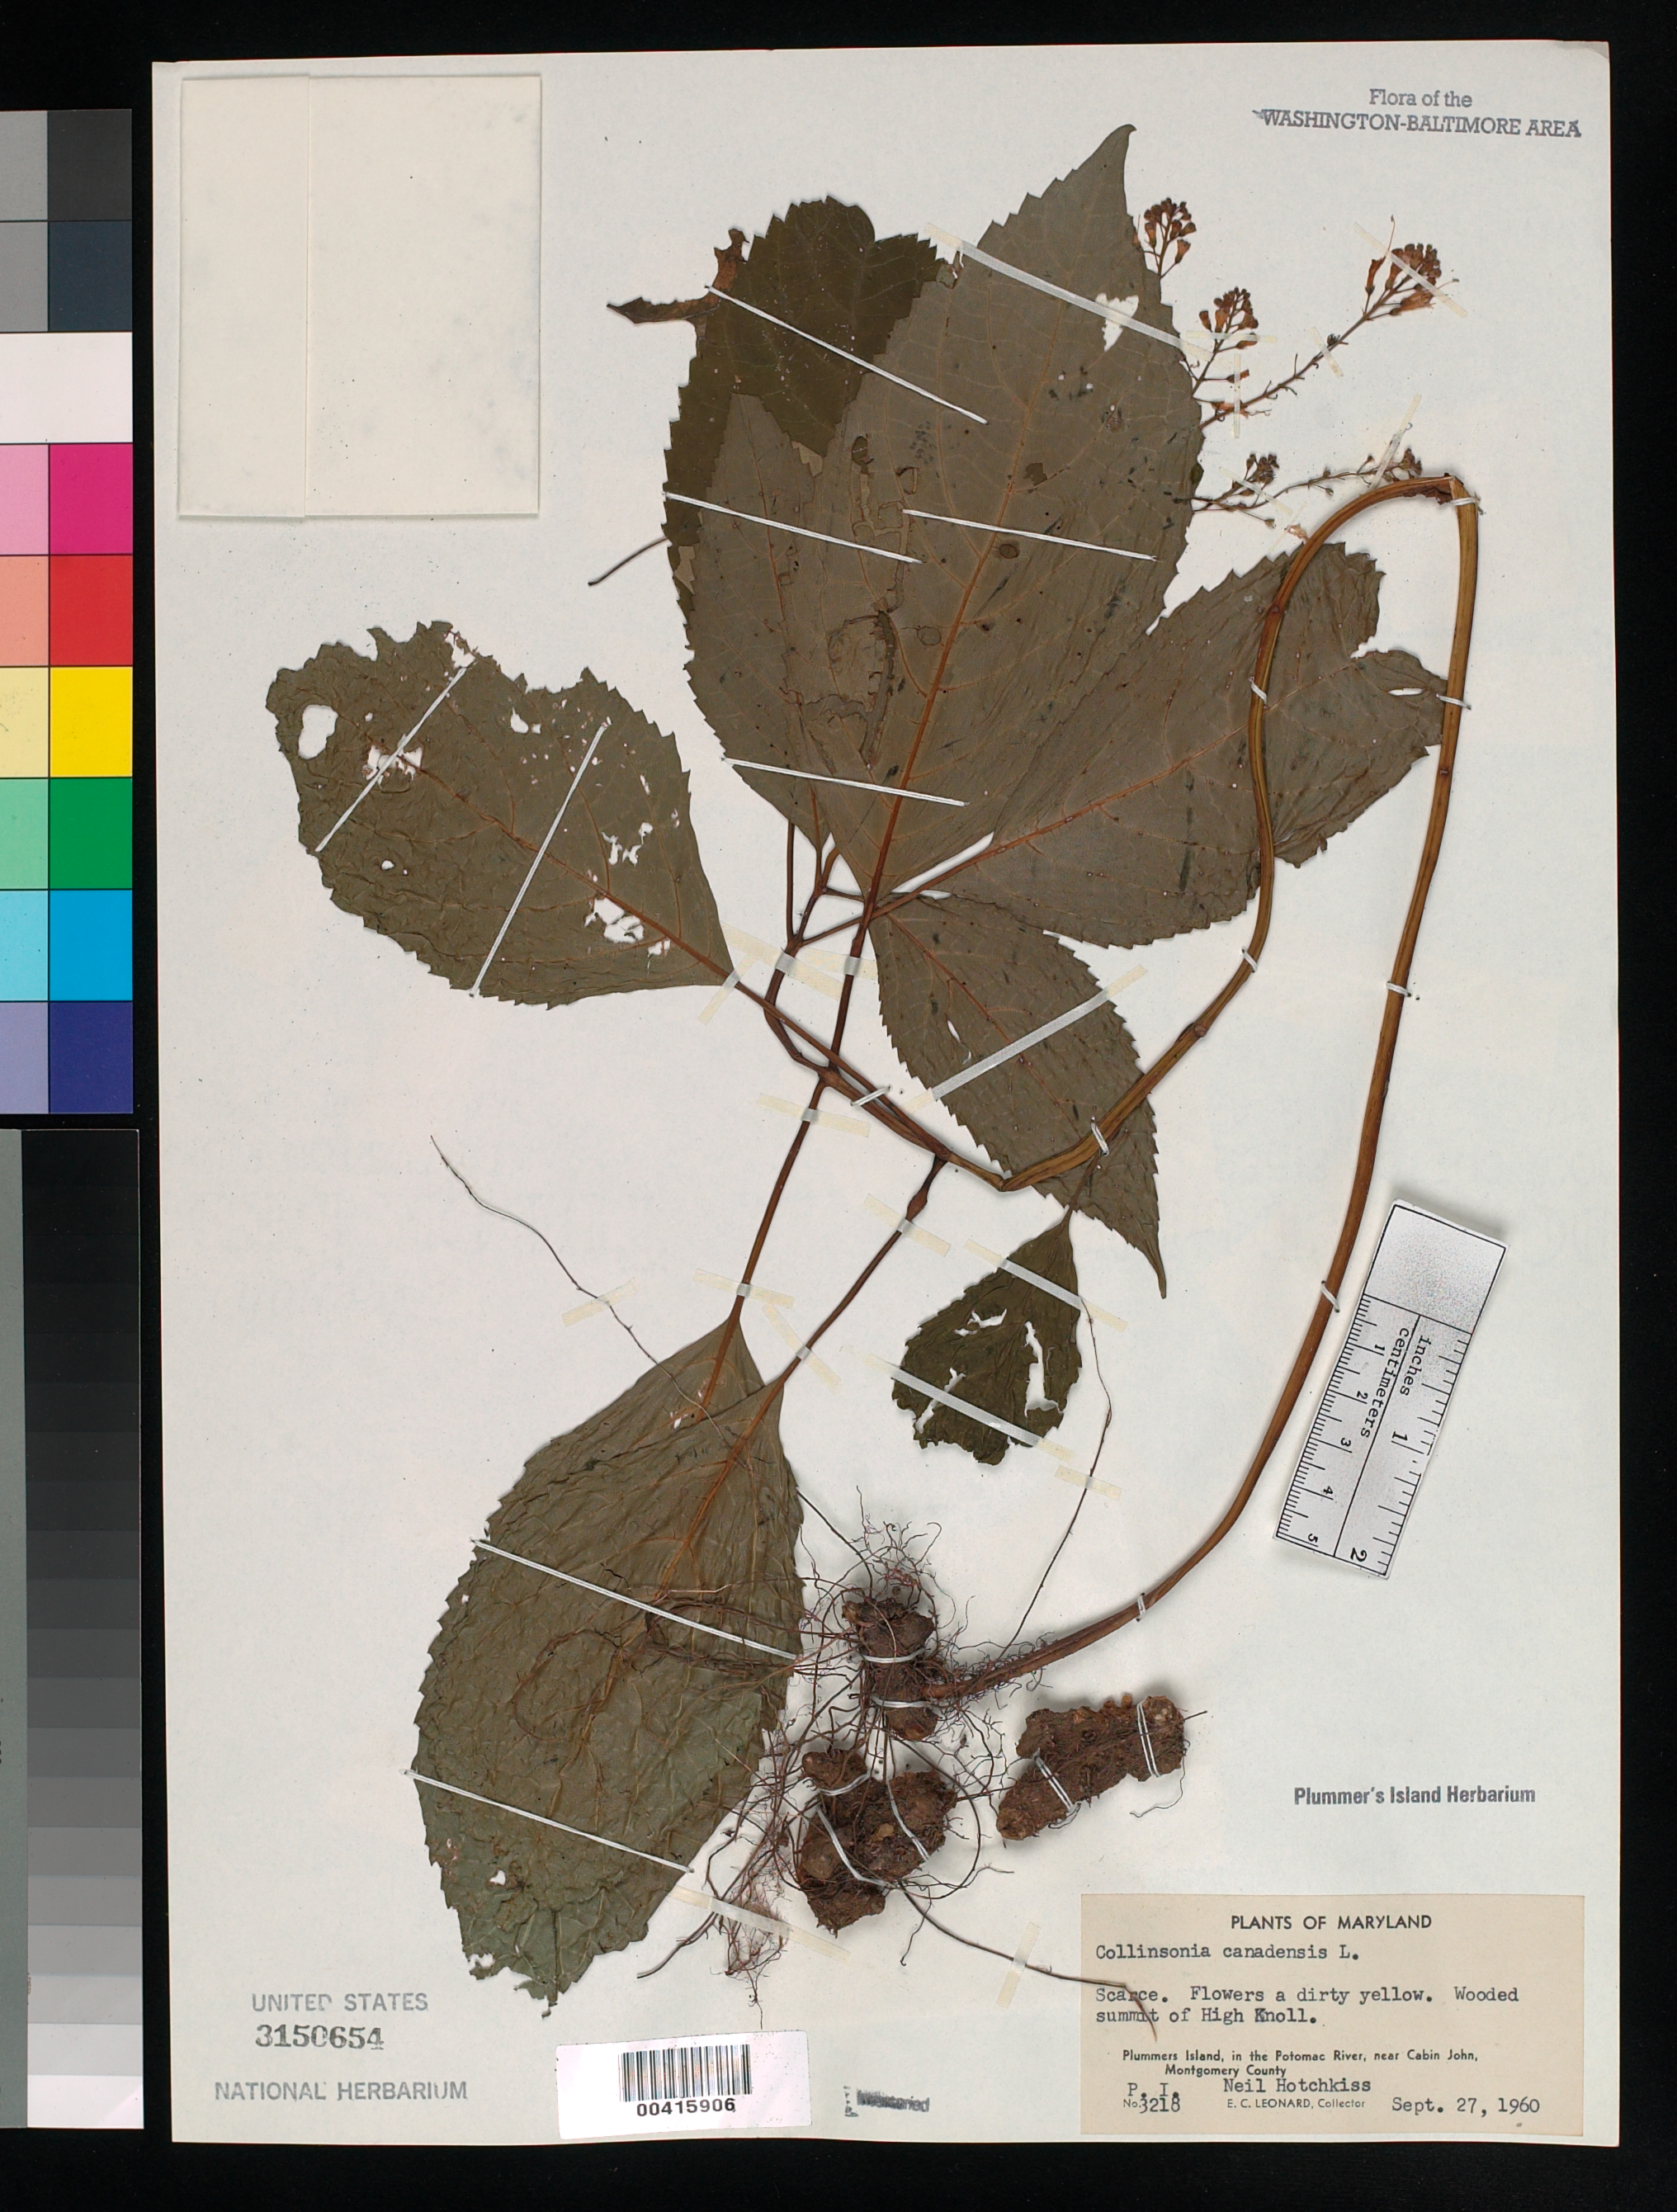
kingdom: Plantae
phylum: Tracheophyta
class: Magnoliopsida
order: Lamiales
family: Lamiaceae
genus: Collinsonia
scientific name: Collinsonia canadensis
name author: L.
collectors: E. C. Leonard & N. Hotchkiss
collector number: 3218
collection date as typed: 27 Sep 1960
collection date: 1960-09-27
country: United States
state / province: Maryland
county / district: Montgomery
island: Plummers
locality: Plummer's Island; summit of high knoll C. & O. Canal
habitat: Wooded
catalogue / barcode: US 3150654